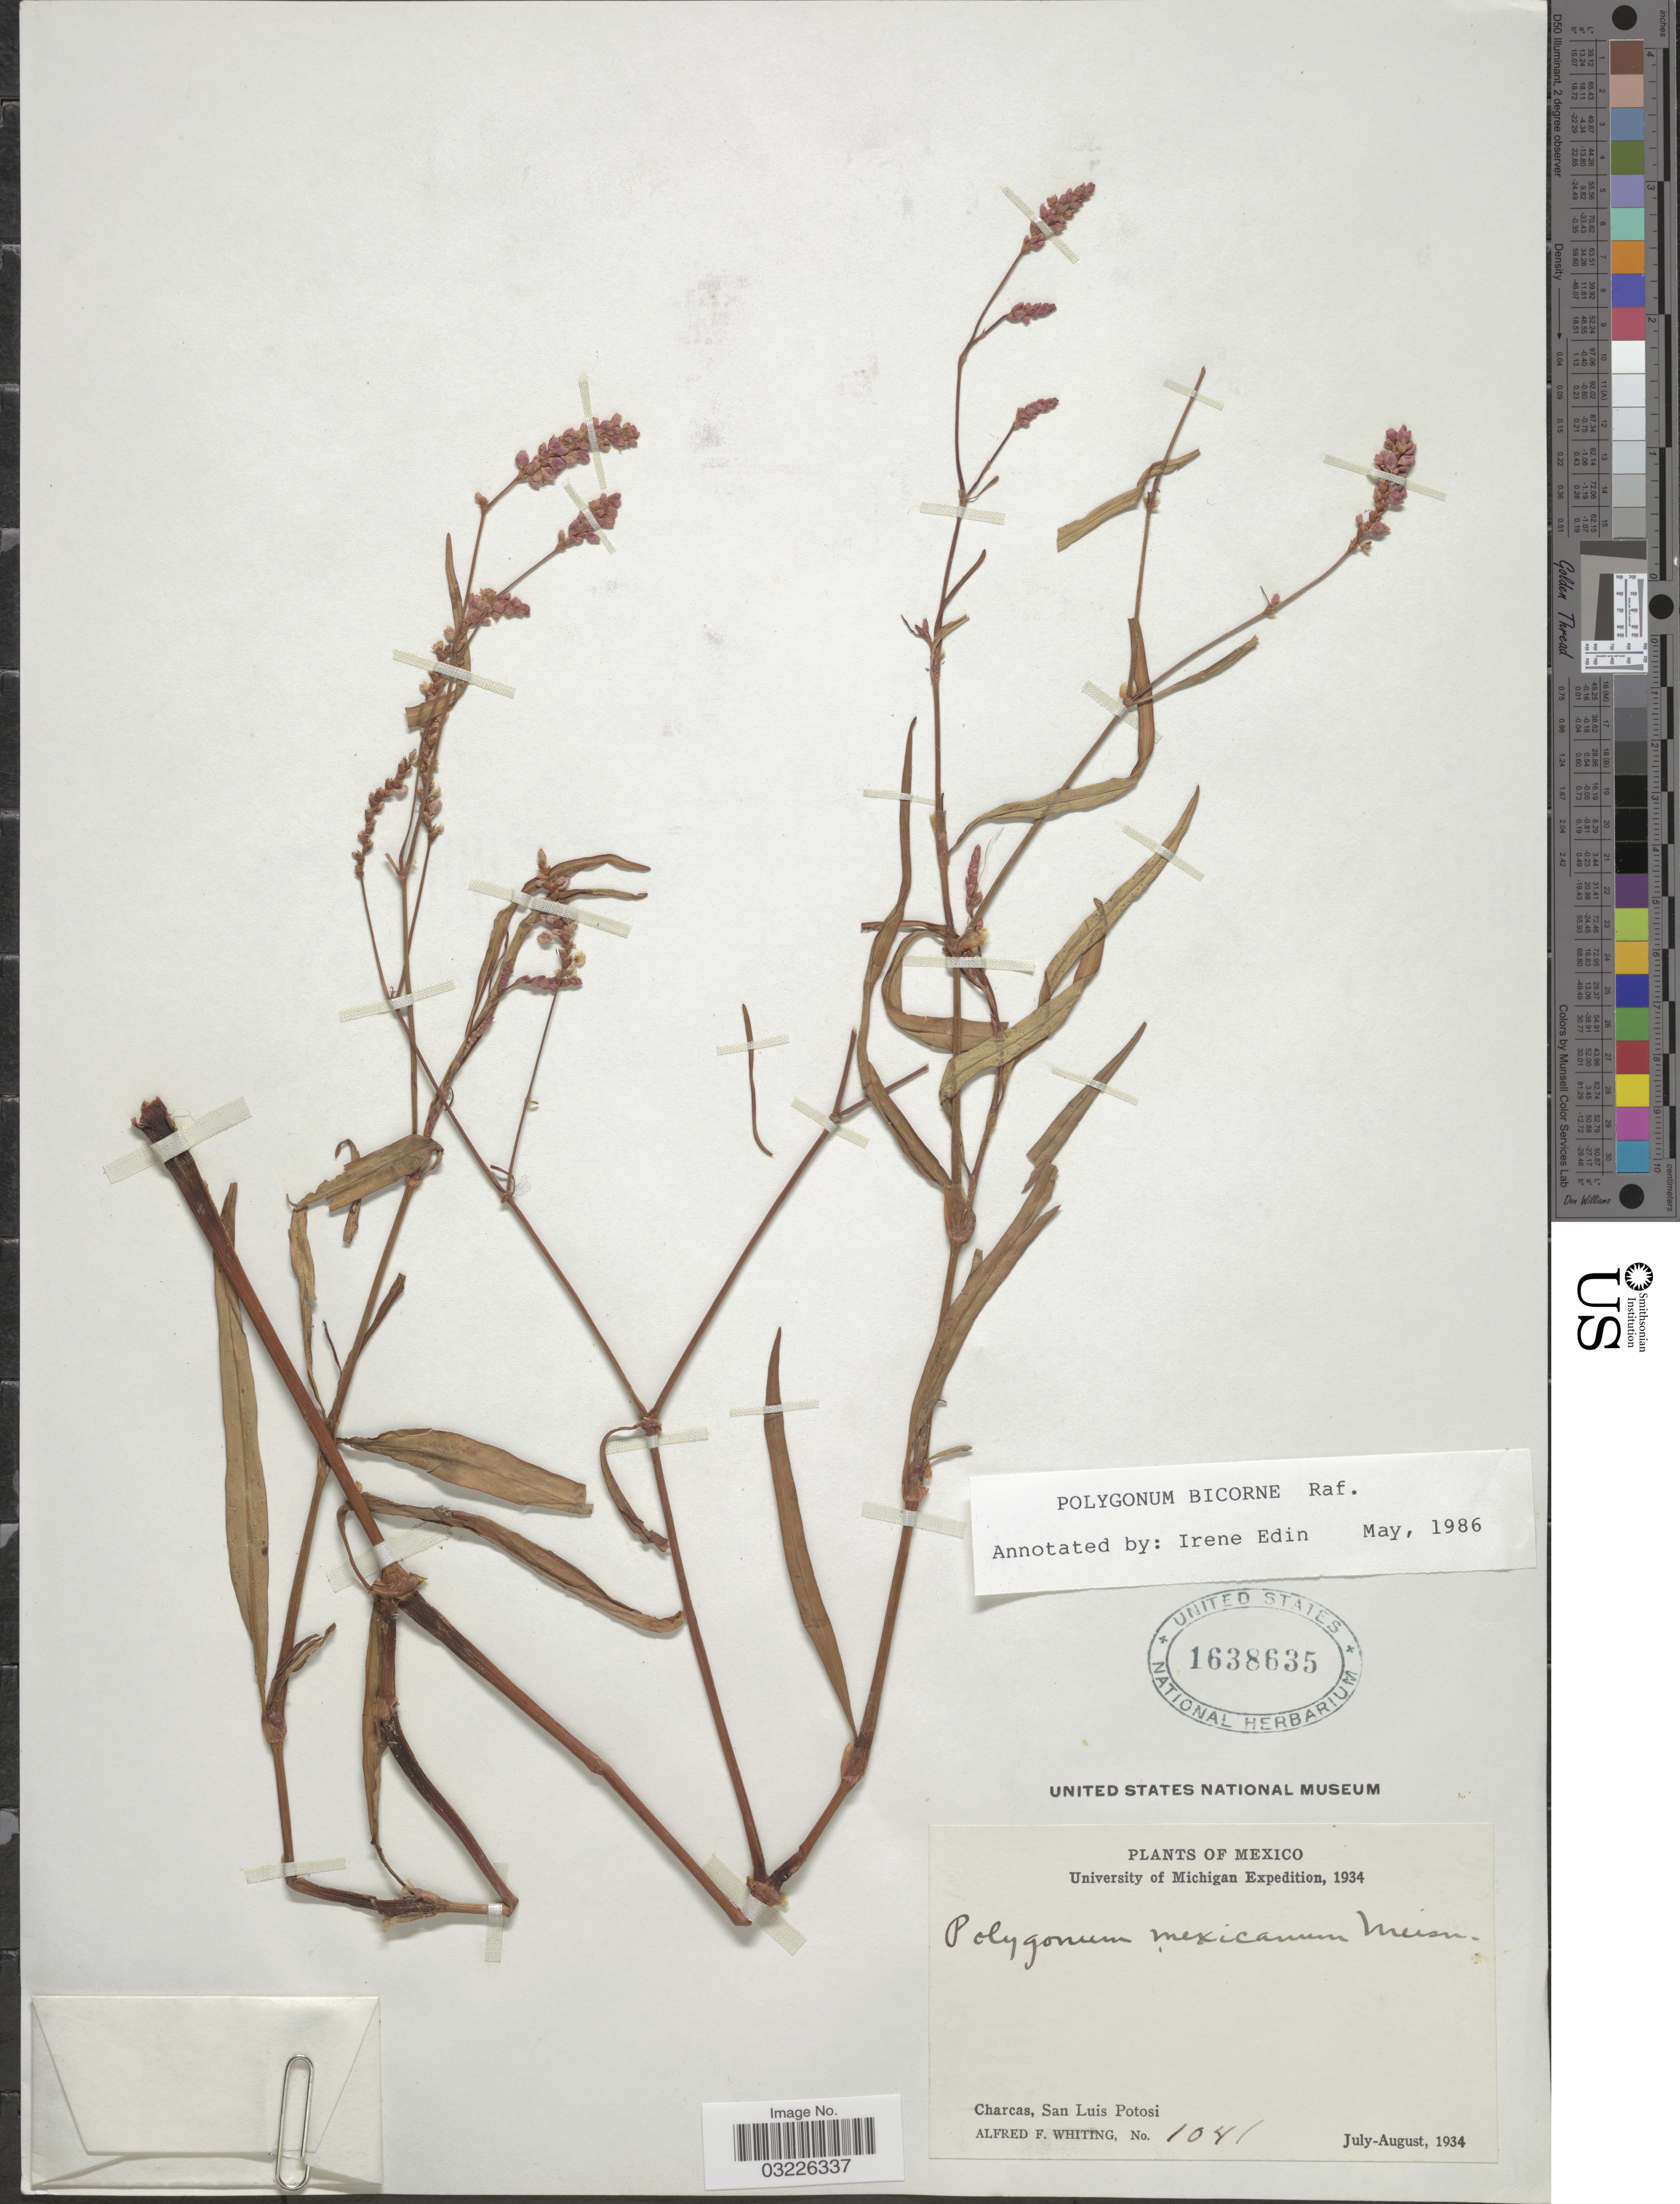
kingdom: Plantae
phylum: Tracheophyta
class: Magnoliopsida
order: Caryophyllales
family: Polygonaceae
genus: Polygonum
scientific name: Polygonum bicorne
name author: Raf.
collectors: A. F. Whiting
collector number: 1041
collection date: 1934-07/1934-08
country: Mexico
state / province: San Luis Potosí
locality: Charcas.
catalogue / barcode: US 1638635